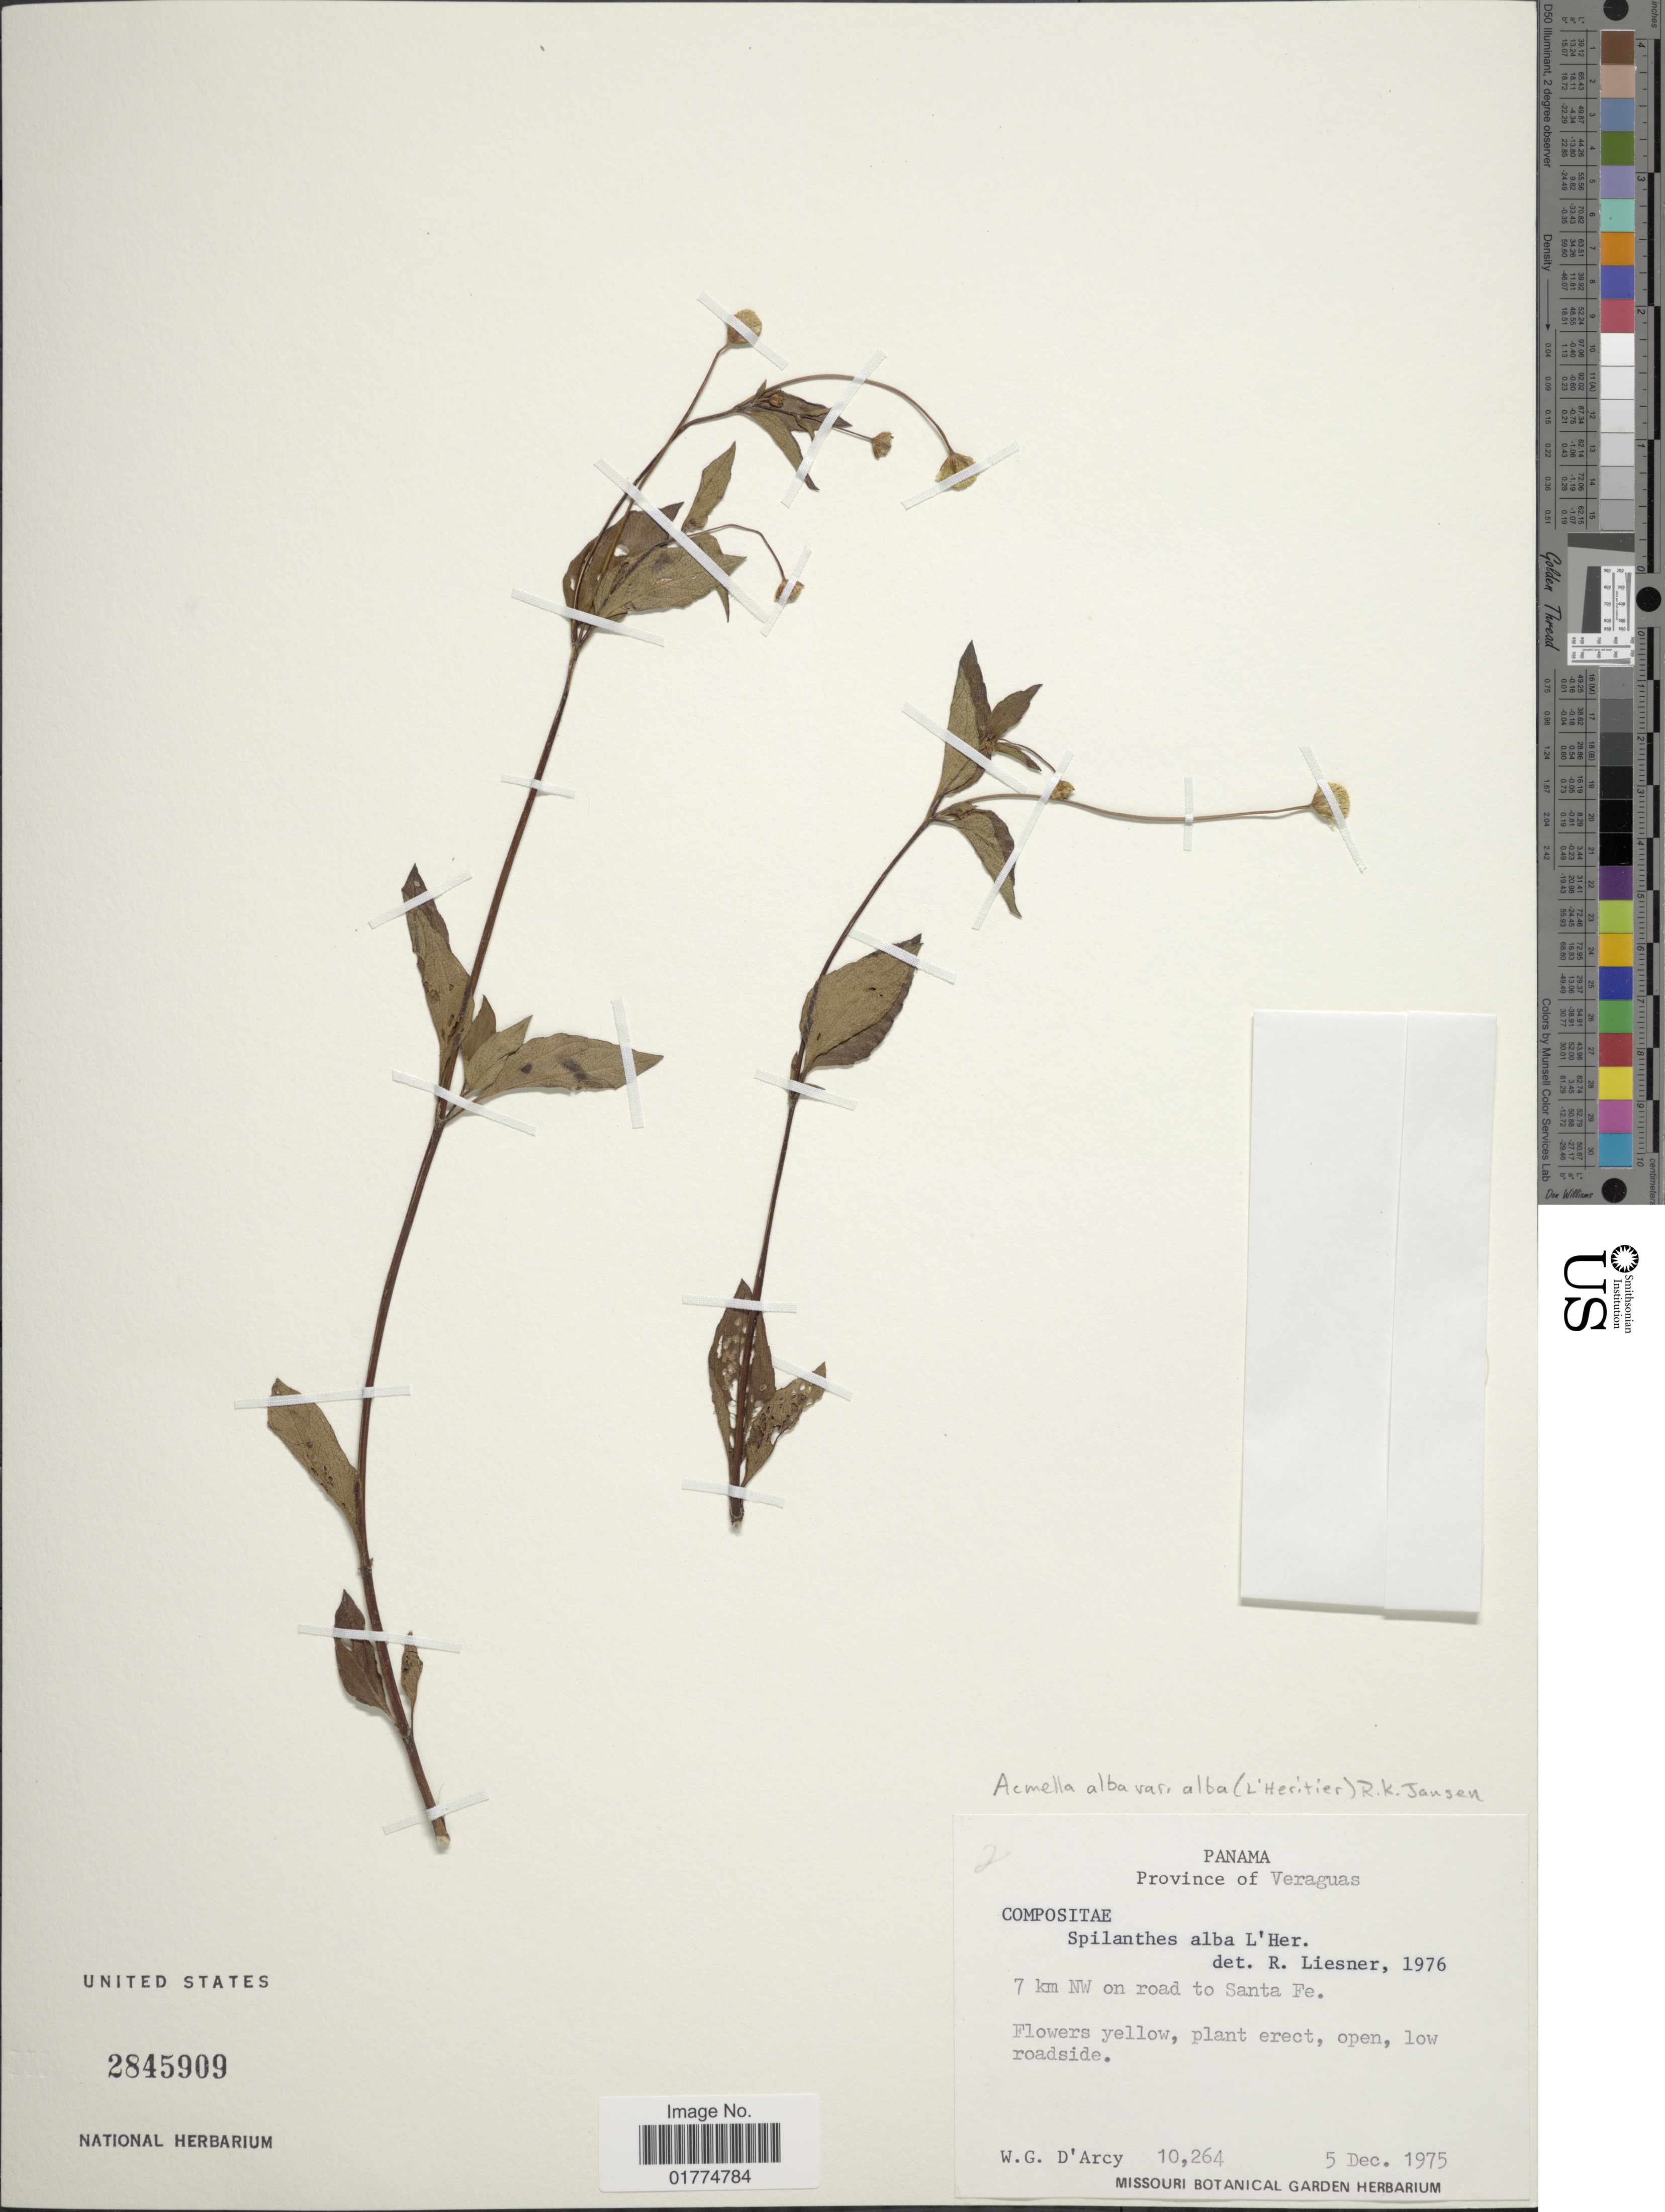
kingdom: Plantae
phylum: Tracheophyta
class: Magnoliopsida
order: Asterales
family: Asteraceae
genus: Acmella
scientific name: Acmella alba var. alba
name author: (L'Hér.) R.K. Jansen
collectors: W. G. D'Arcy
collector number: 10264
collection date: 1975-12-05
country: Panama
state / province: Veraguas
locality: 7 km NW on road to Santa Fe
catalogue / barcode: US 2845909